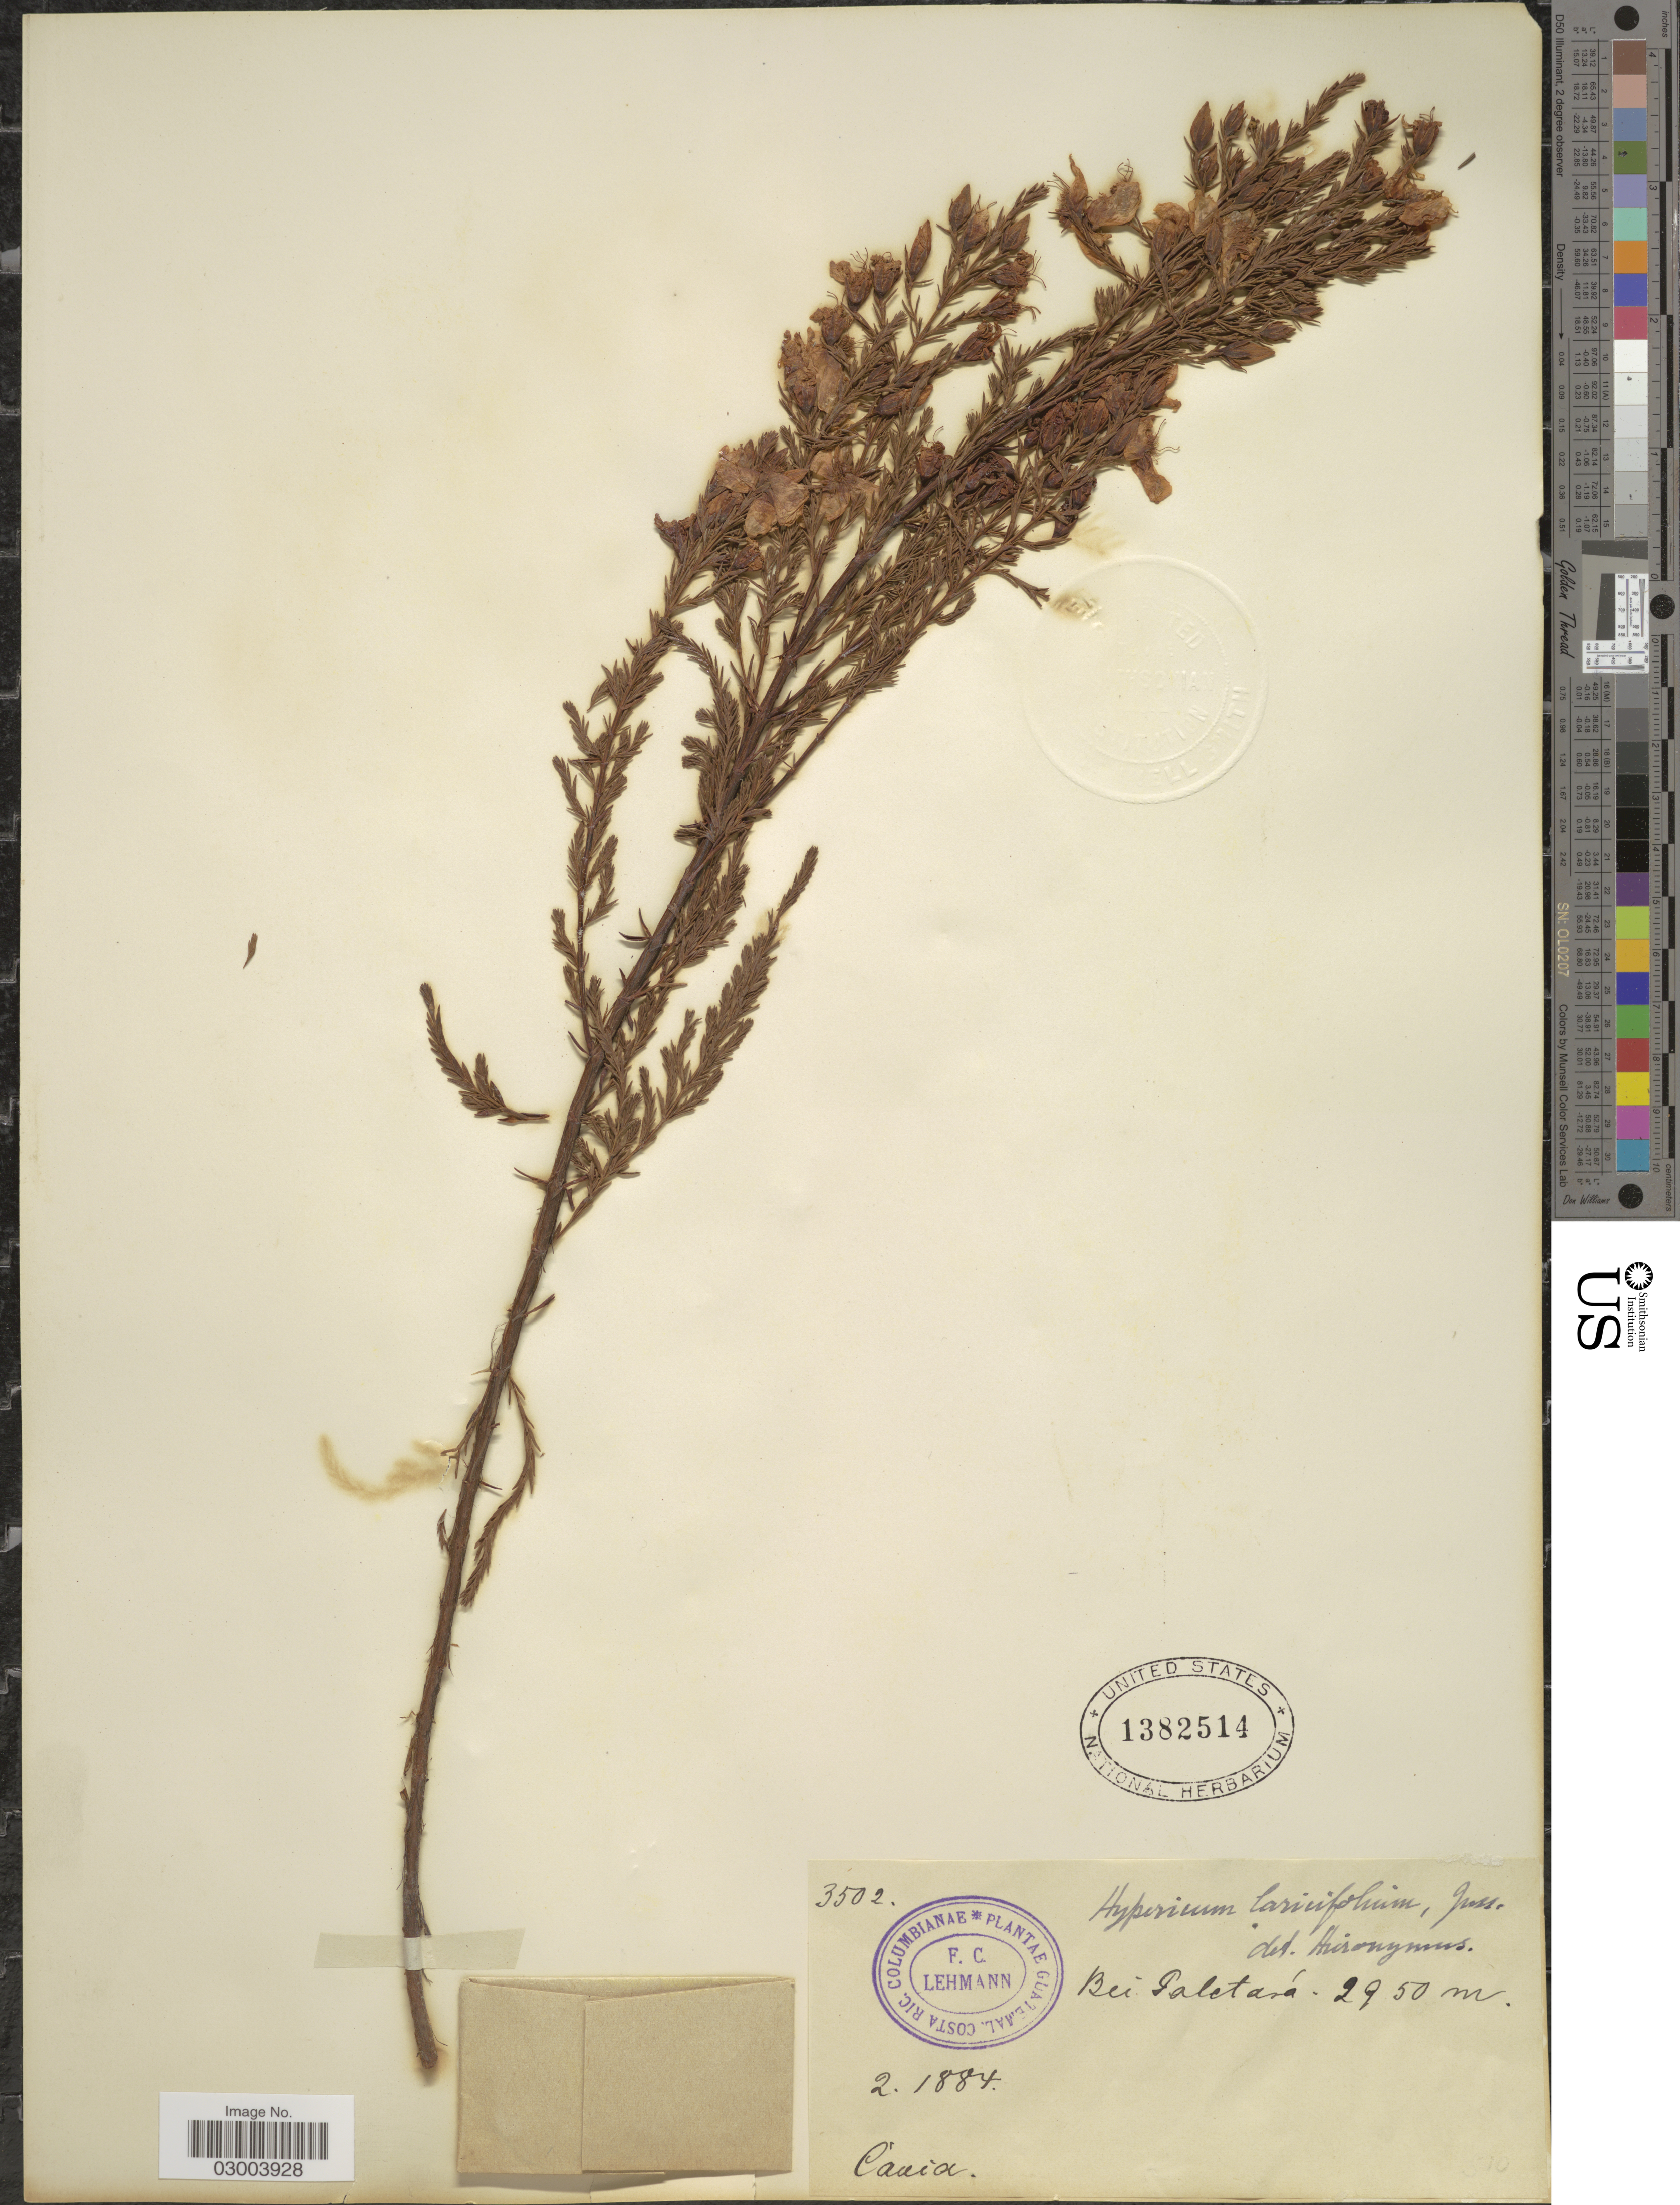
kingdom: Plantae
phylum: Tracheophyta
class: Magnoliopsida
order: Malpighiales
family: Hypericaceae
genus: Hypericum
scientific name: Hypericum laricifolium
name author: Juss.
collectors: F. C. Lehmann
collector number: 3502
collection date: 1884-02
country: Colombia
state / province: Cauca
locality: Bei Palctará.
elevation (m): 2950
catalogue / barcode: US 1382514